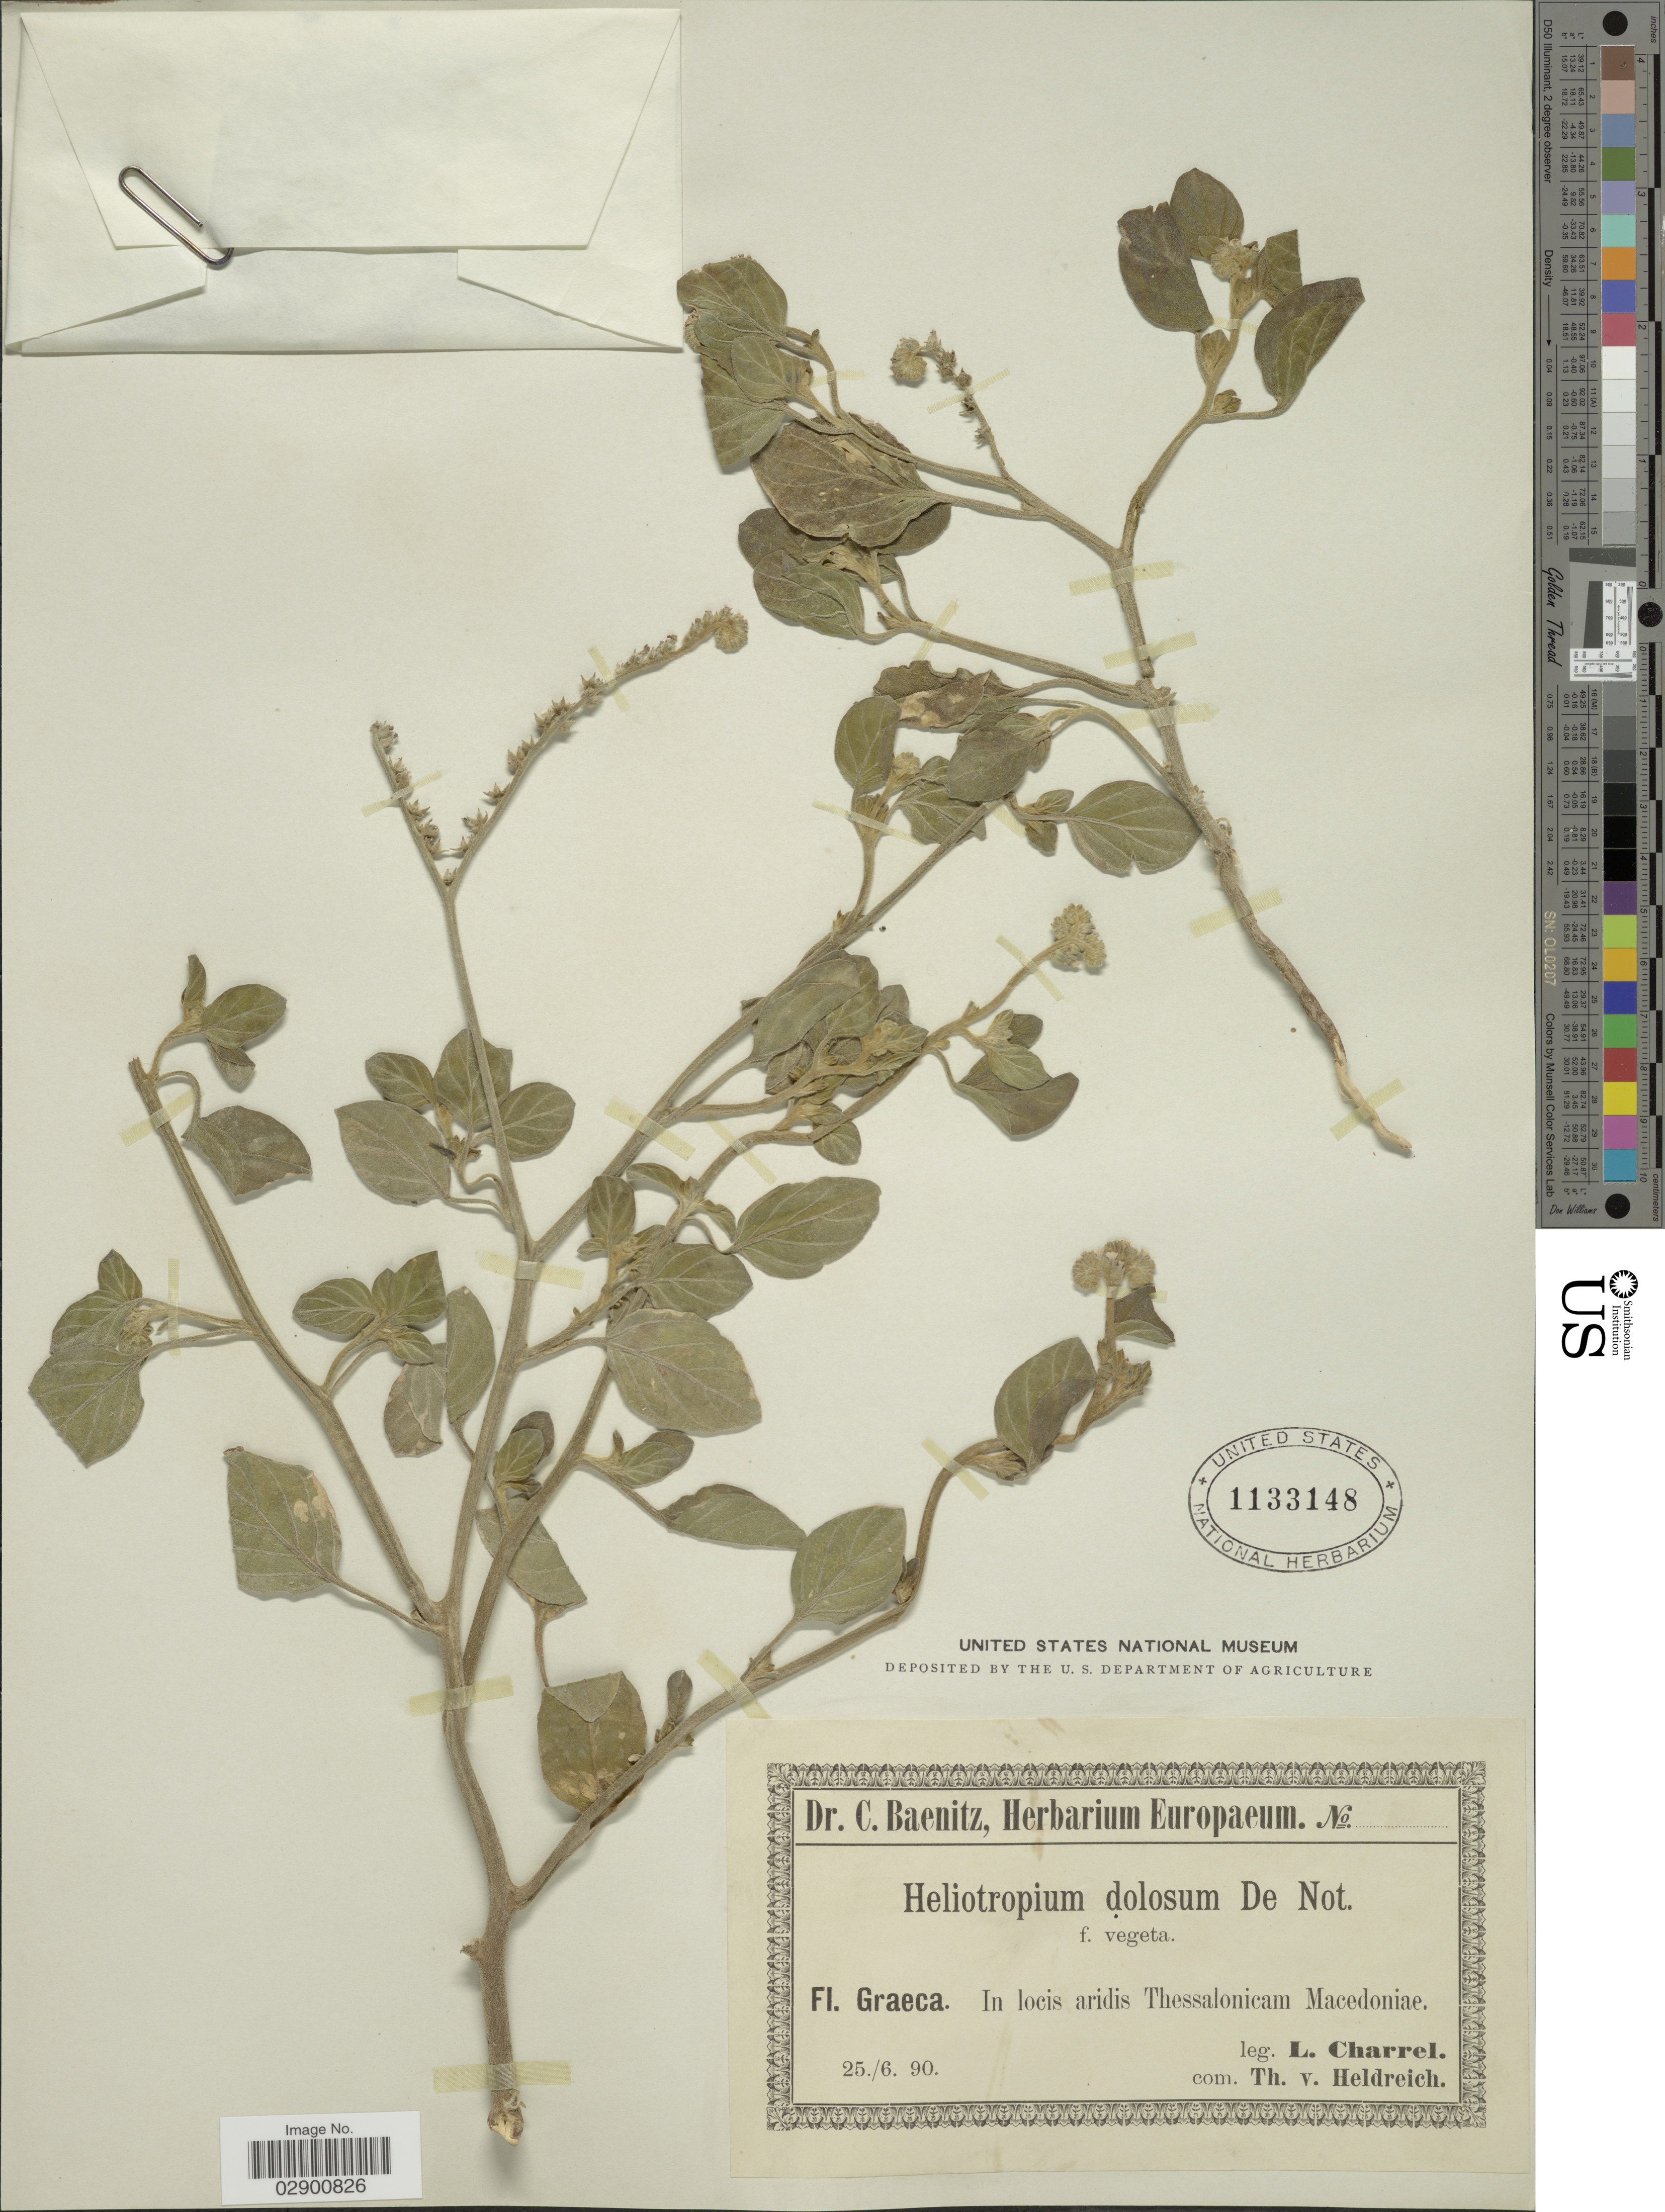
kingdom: Plantae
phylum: Tracheophyta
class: Magnoliopsida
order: Boraginales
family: Heliotropiaceae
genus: Heliotropium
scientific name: Heliotropium europaeum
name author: L.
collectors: L. Charrel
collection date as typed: Transcribed d/m/y: 25/6/90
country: Greece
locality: Fl. Graeca. In locis aridis Thessalonicam Macedoniae.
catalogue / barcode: US 1133148